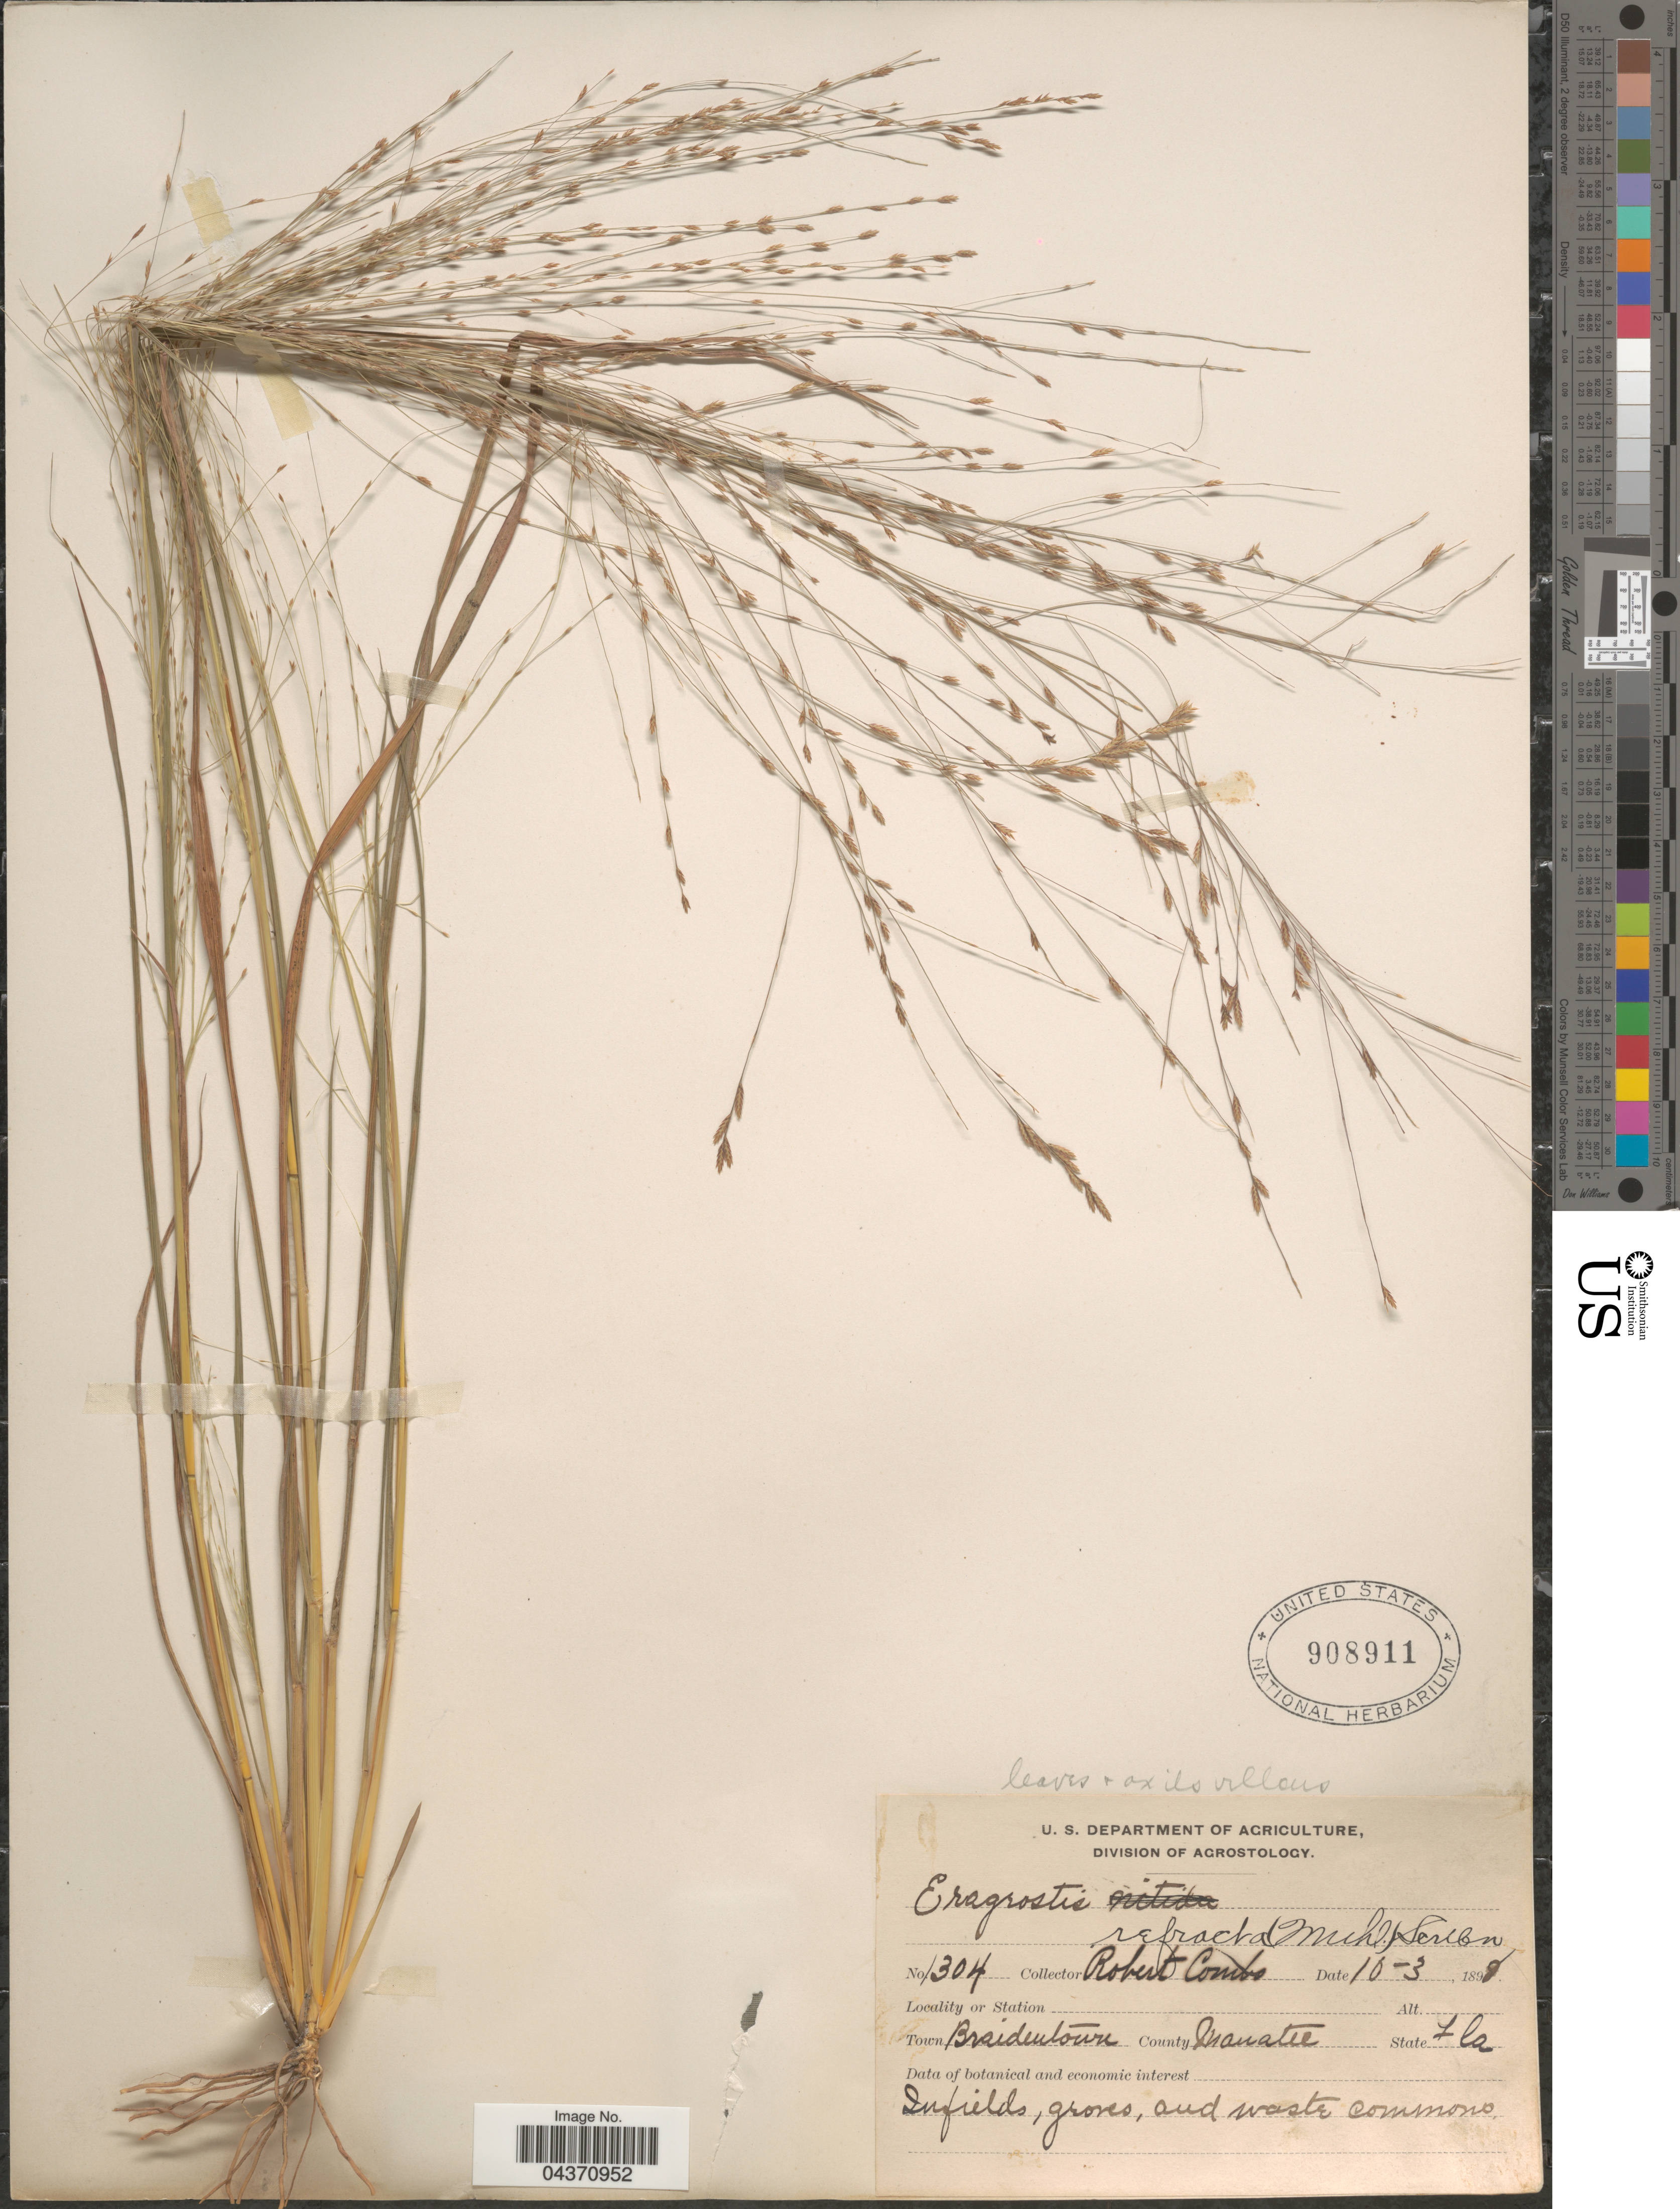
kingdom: Plantae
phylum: Tracheophyta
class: Liliopsida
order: Poales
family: Poaceae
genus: Eragrostis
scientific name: Eragrostis refracta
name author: (Muhl.) Scribn.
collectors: -. Robert & -. Combs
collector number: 1304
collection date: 1898-10-03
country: United States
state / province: Florida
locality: Braidentown. County Manatee.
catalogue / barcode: US 908911